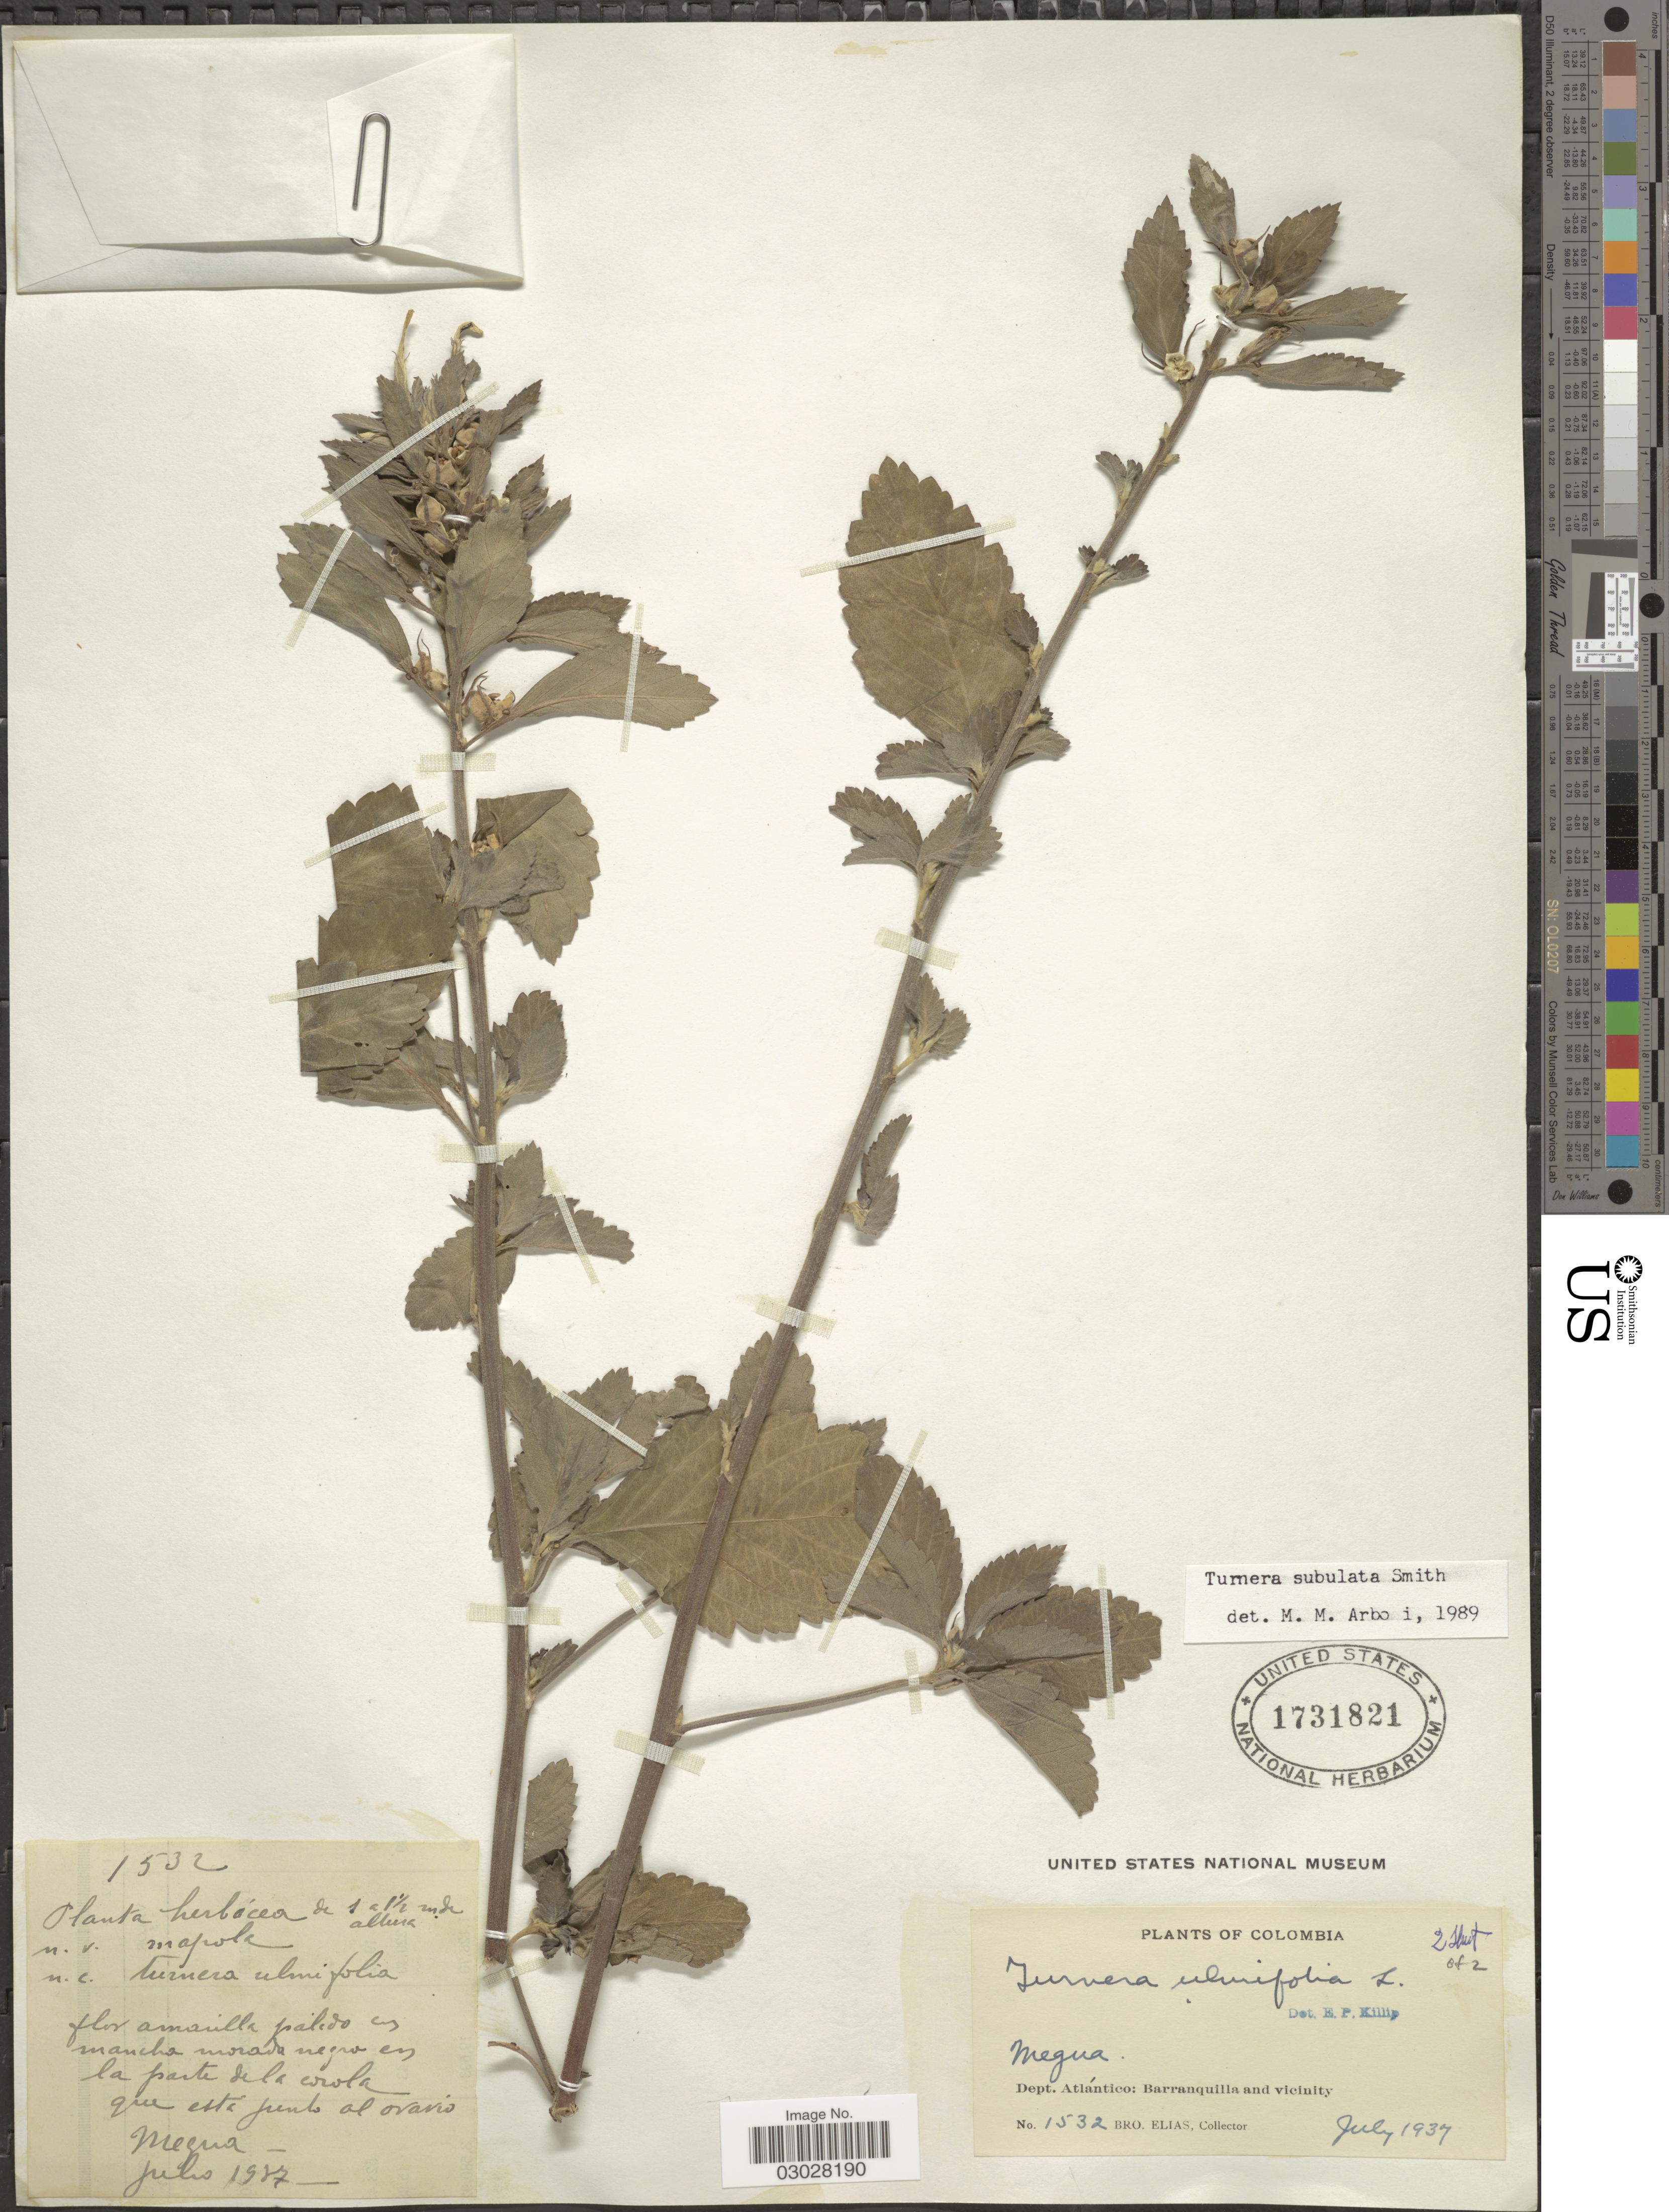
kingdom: Plantae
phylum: Tracheophyta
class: Magnoliopsida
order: Malpighiales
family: Turneraceae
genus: Turnera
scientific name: Turnera subulata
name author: Sm.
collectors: Bro. Elias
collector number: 1532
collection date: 1937-07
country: Colombia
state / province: Atlántico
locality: Megua. Dept. Atlántico: Barranquilla and vicinity.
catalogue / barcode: US 1731821